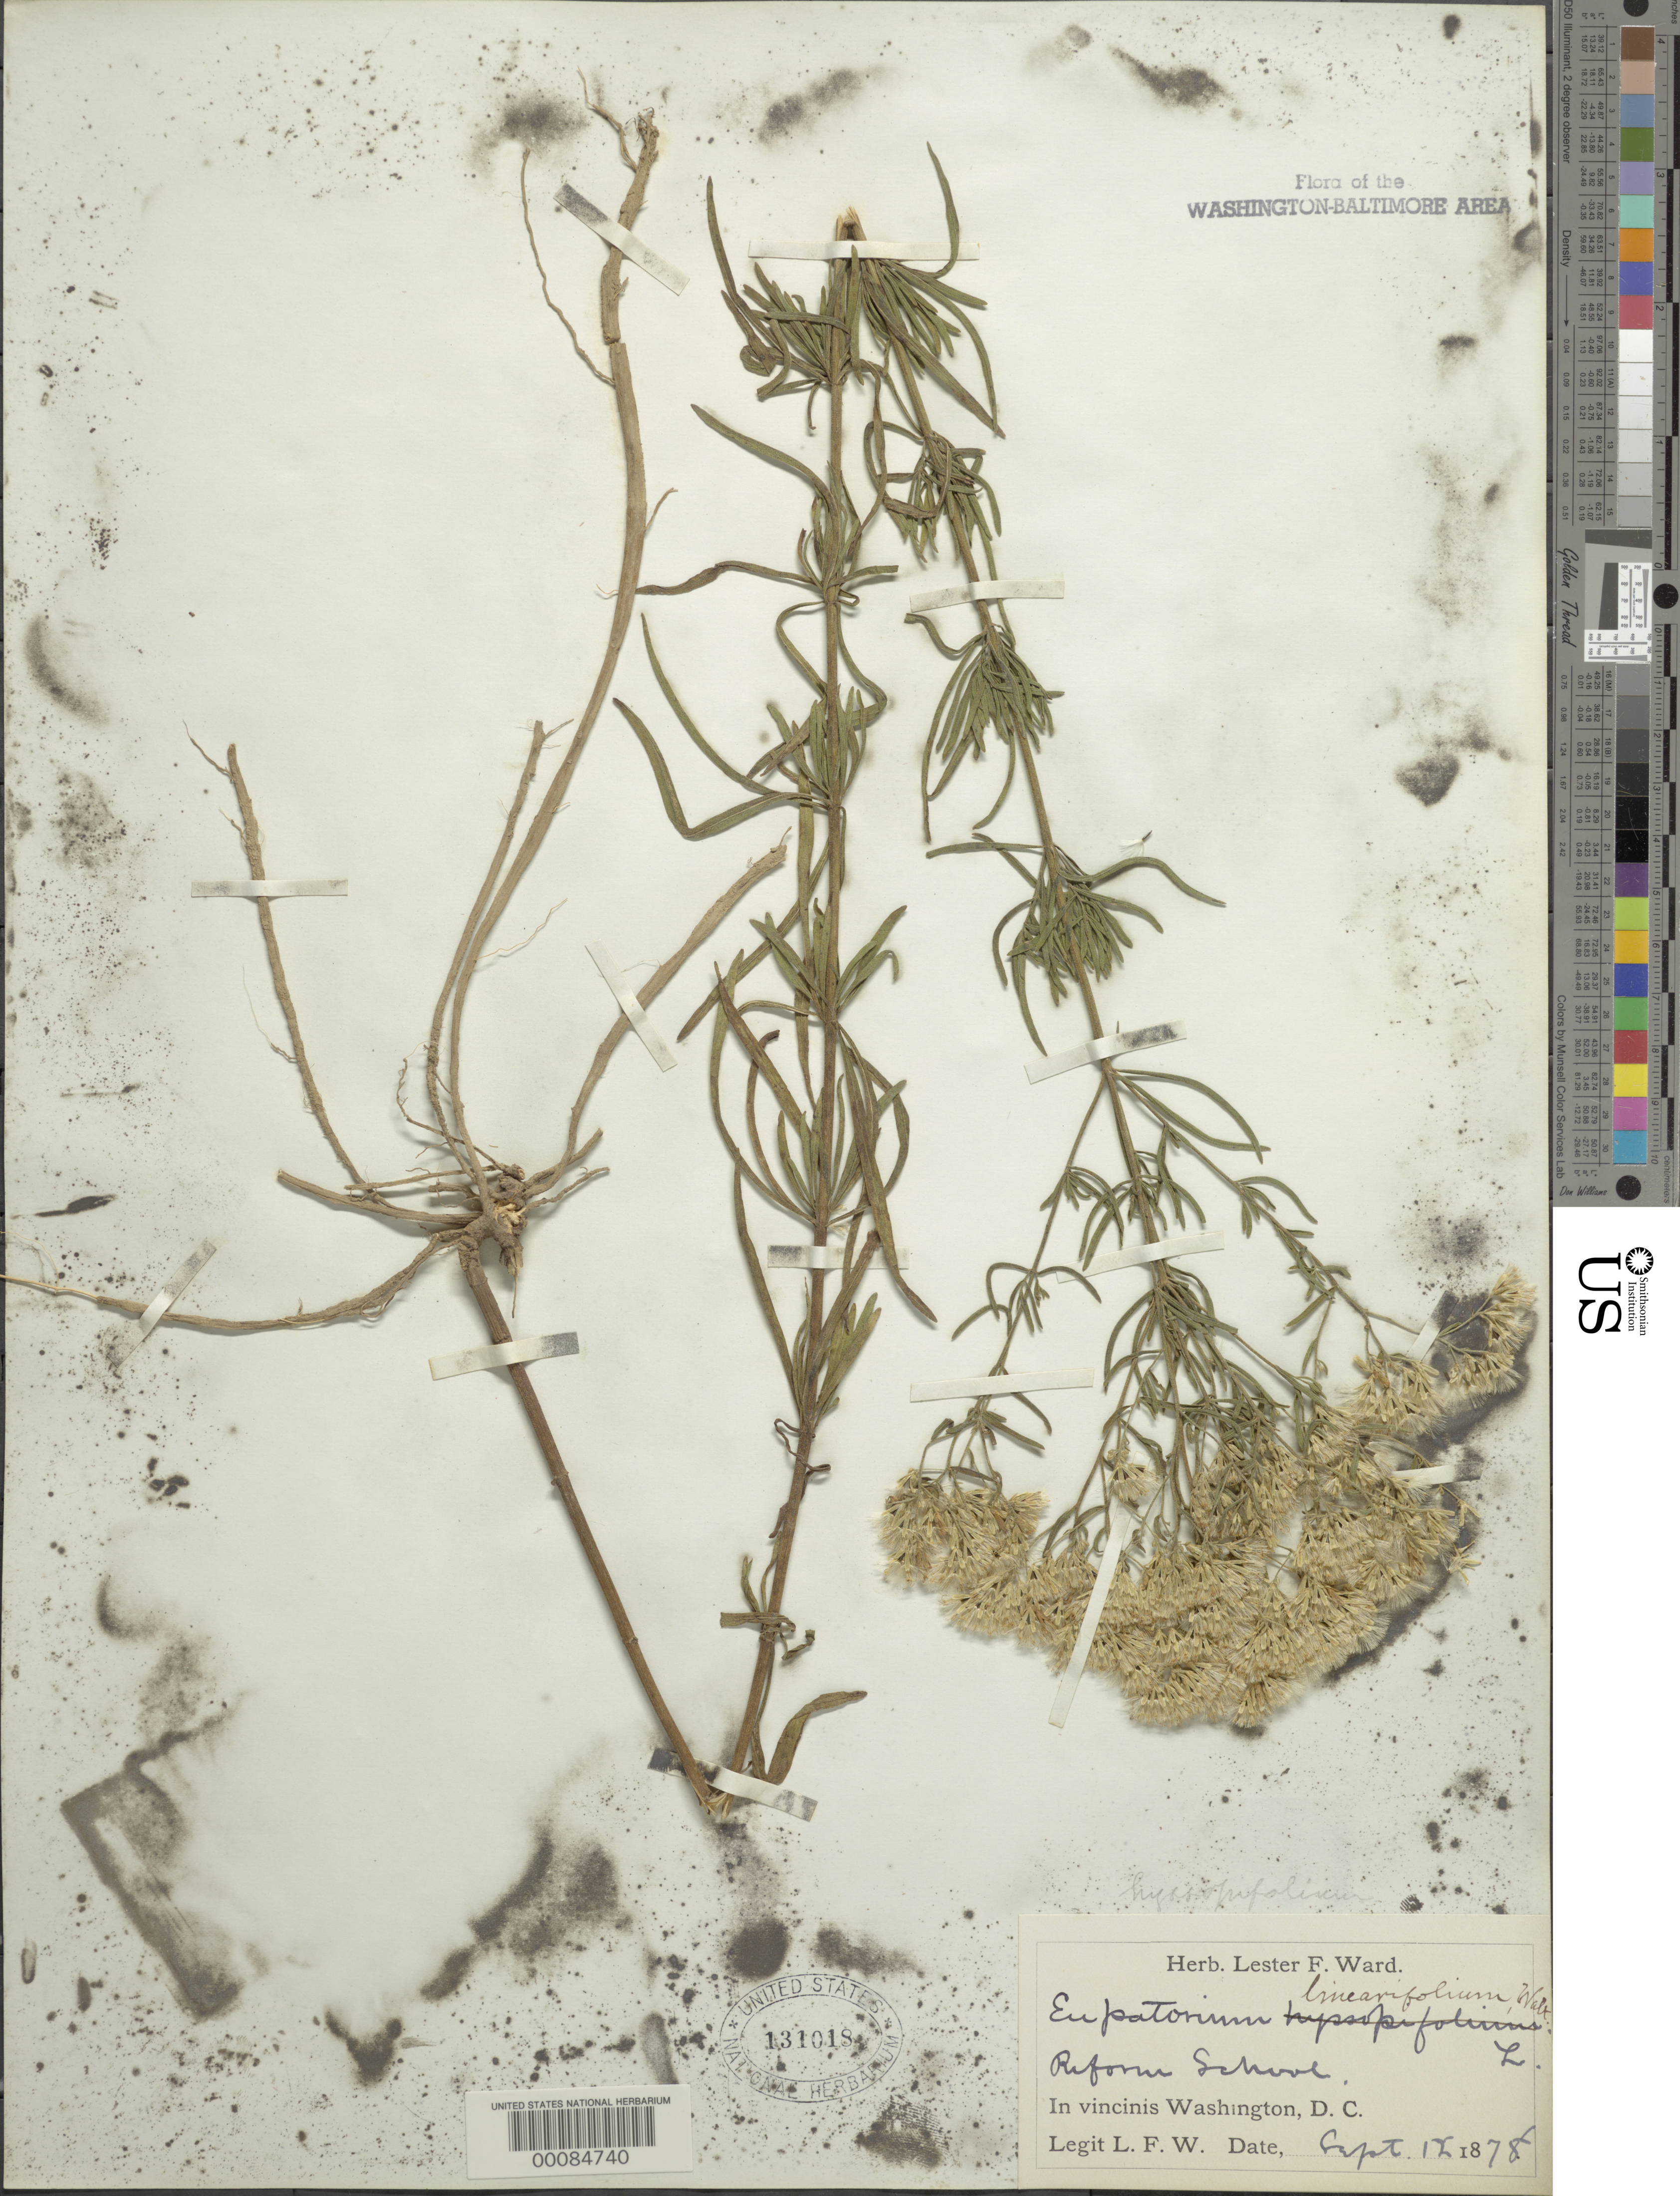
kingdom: Plantae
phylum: Tracheophyta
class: Magnoliopsida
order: Asterales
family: Asteraceae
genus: Eupatorium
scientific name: Eupatorium hyssopifolium var. typica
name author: L.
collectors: L. F. Ward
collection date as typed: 12 Sep 1878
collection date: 1878-09-12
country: United States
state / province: District of Columbia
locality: Reform School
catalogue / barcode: US 131018